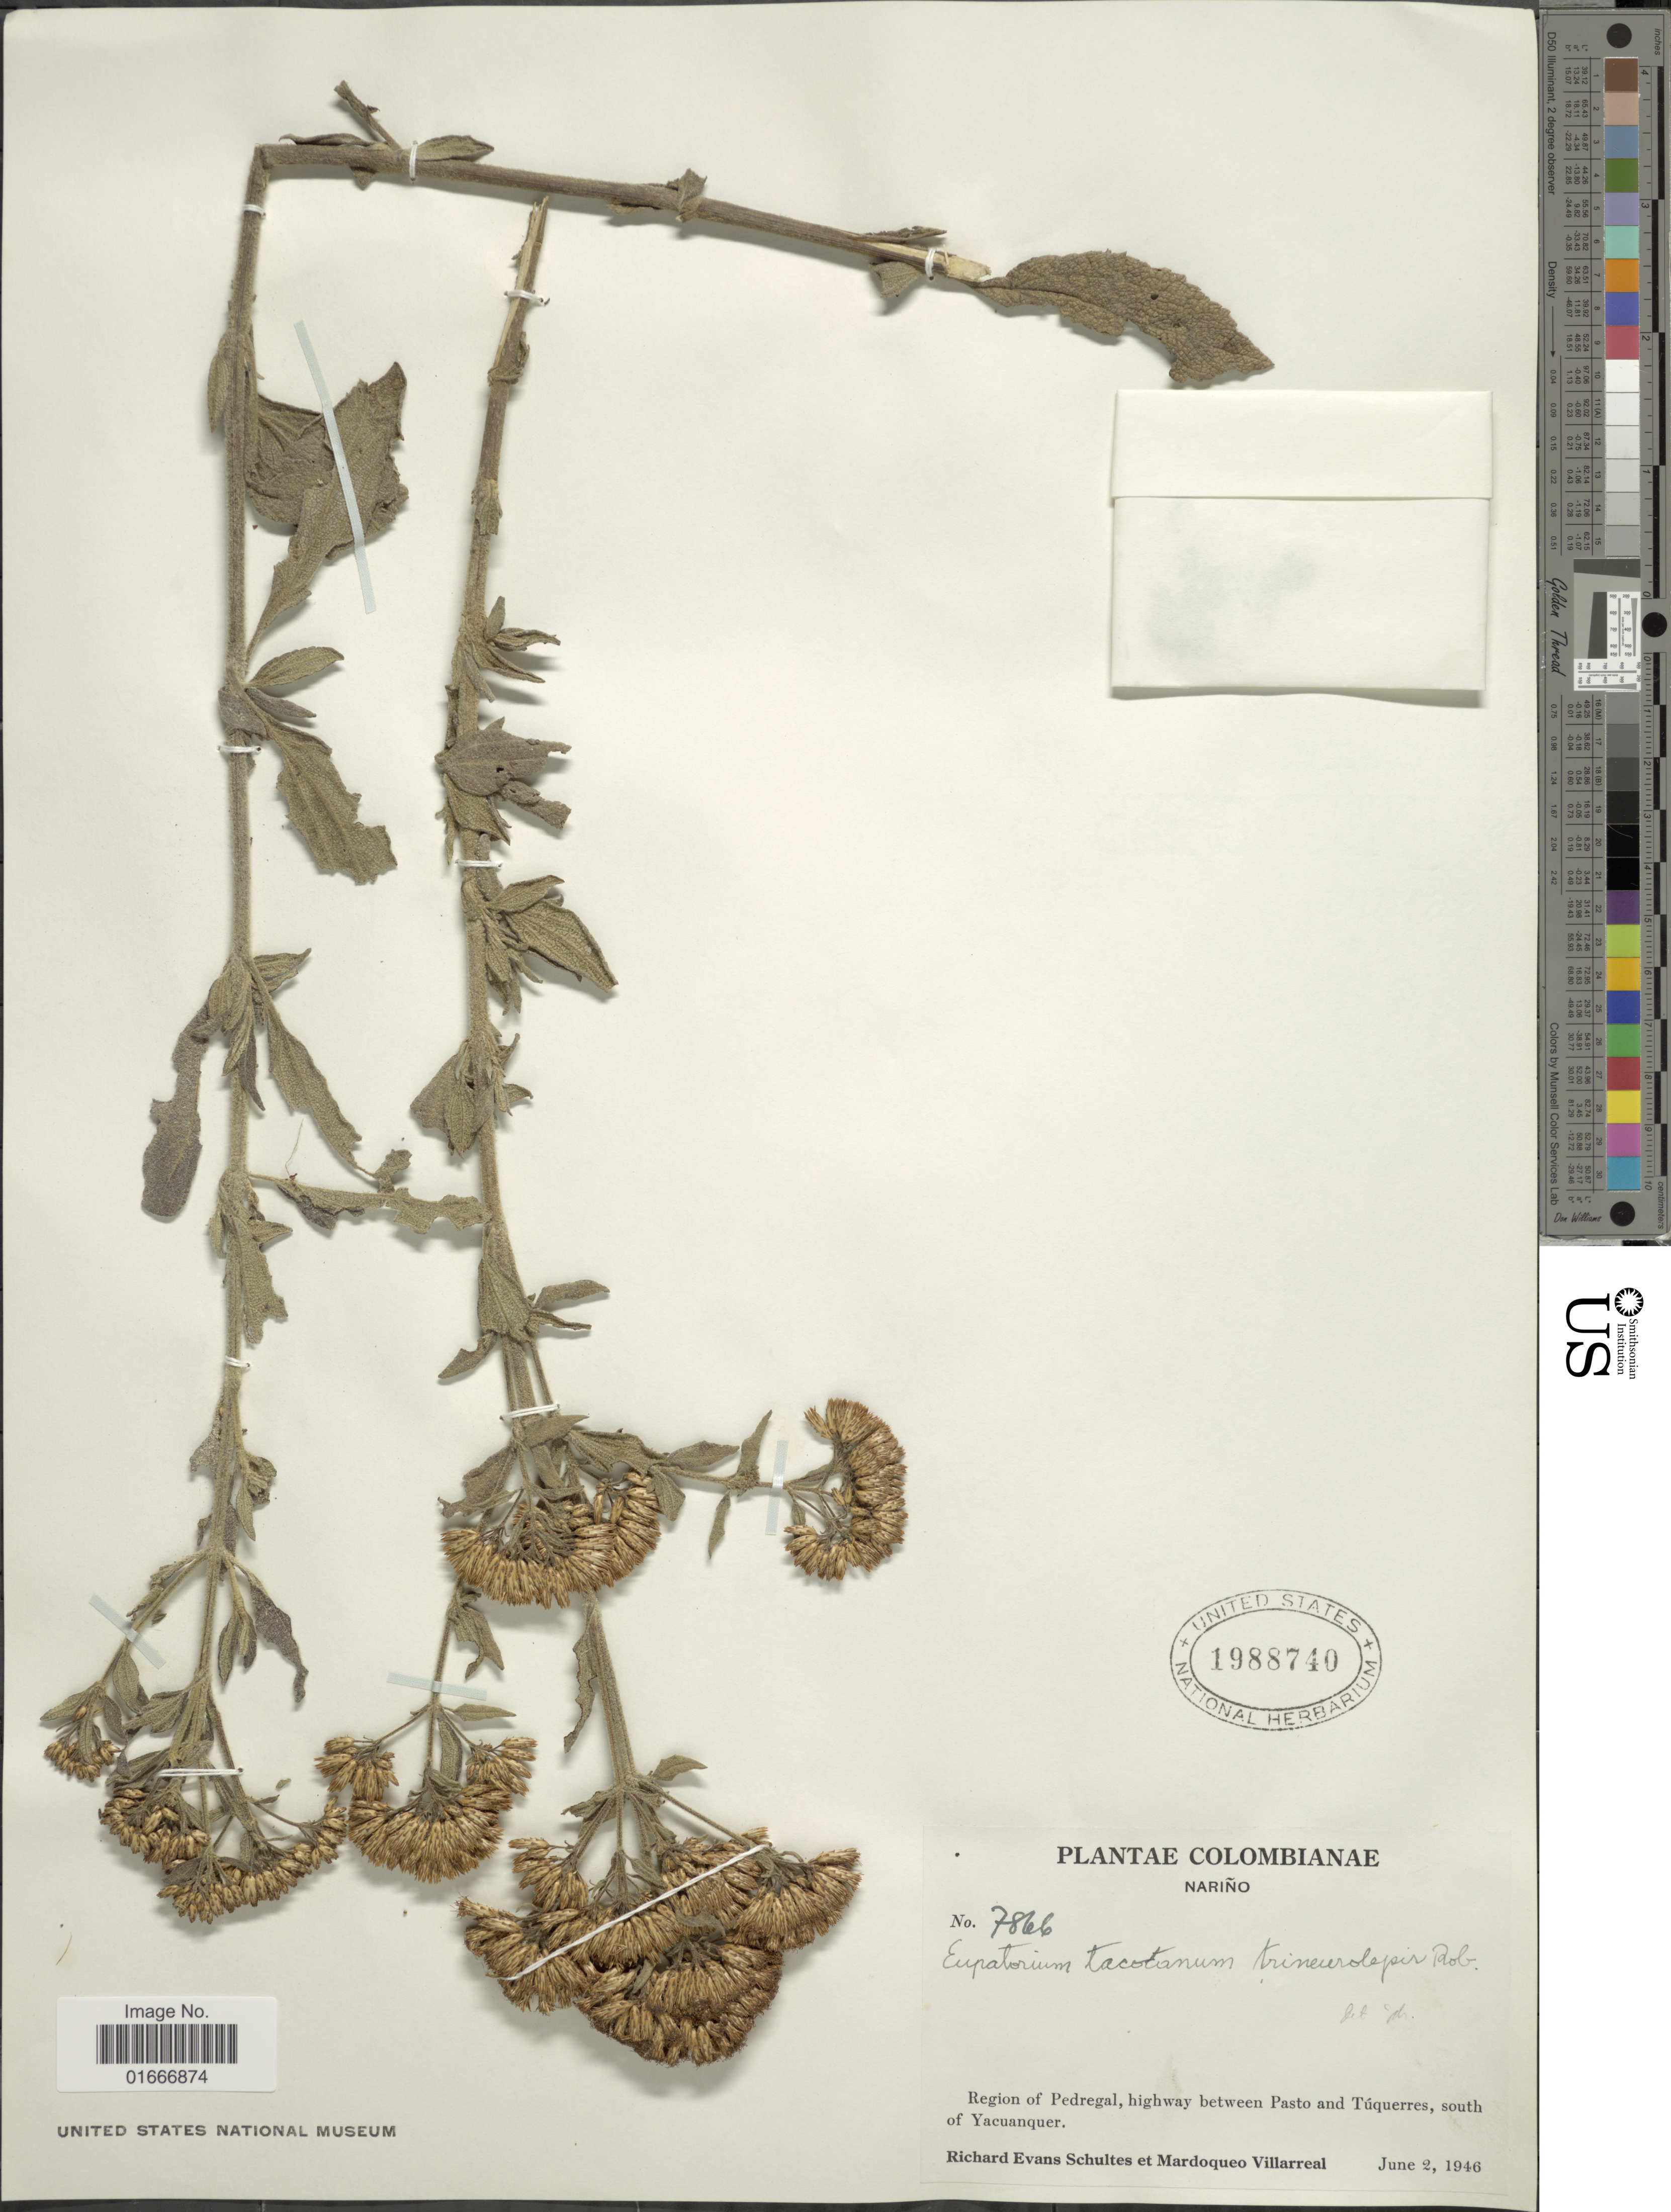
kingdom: Plantae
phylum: Tracheophyta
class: Magnoliopsida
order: Asterales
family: Asteraceae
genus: Chromolaena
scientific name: Chromolaena tacotana var. trineurolepis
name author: H. Rob.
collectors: R. E. Schultes & M. Villarreal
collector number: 7866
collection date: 1946-06-02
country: Colombia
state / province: Nariño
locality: Colombianae. Nariño. Region of Pedregal, highway between Pasto and Tuquerres, south of Yacuanquer.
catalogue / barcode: US 1988740